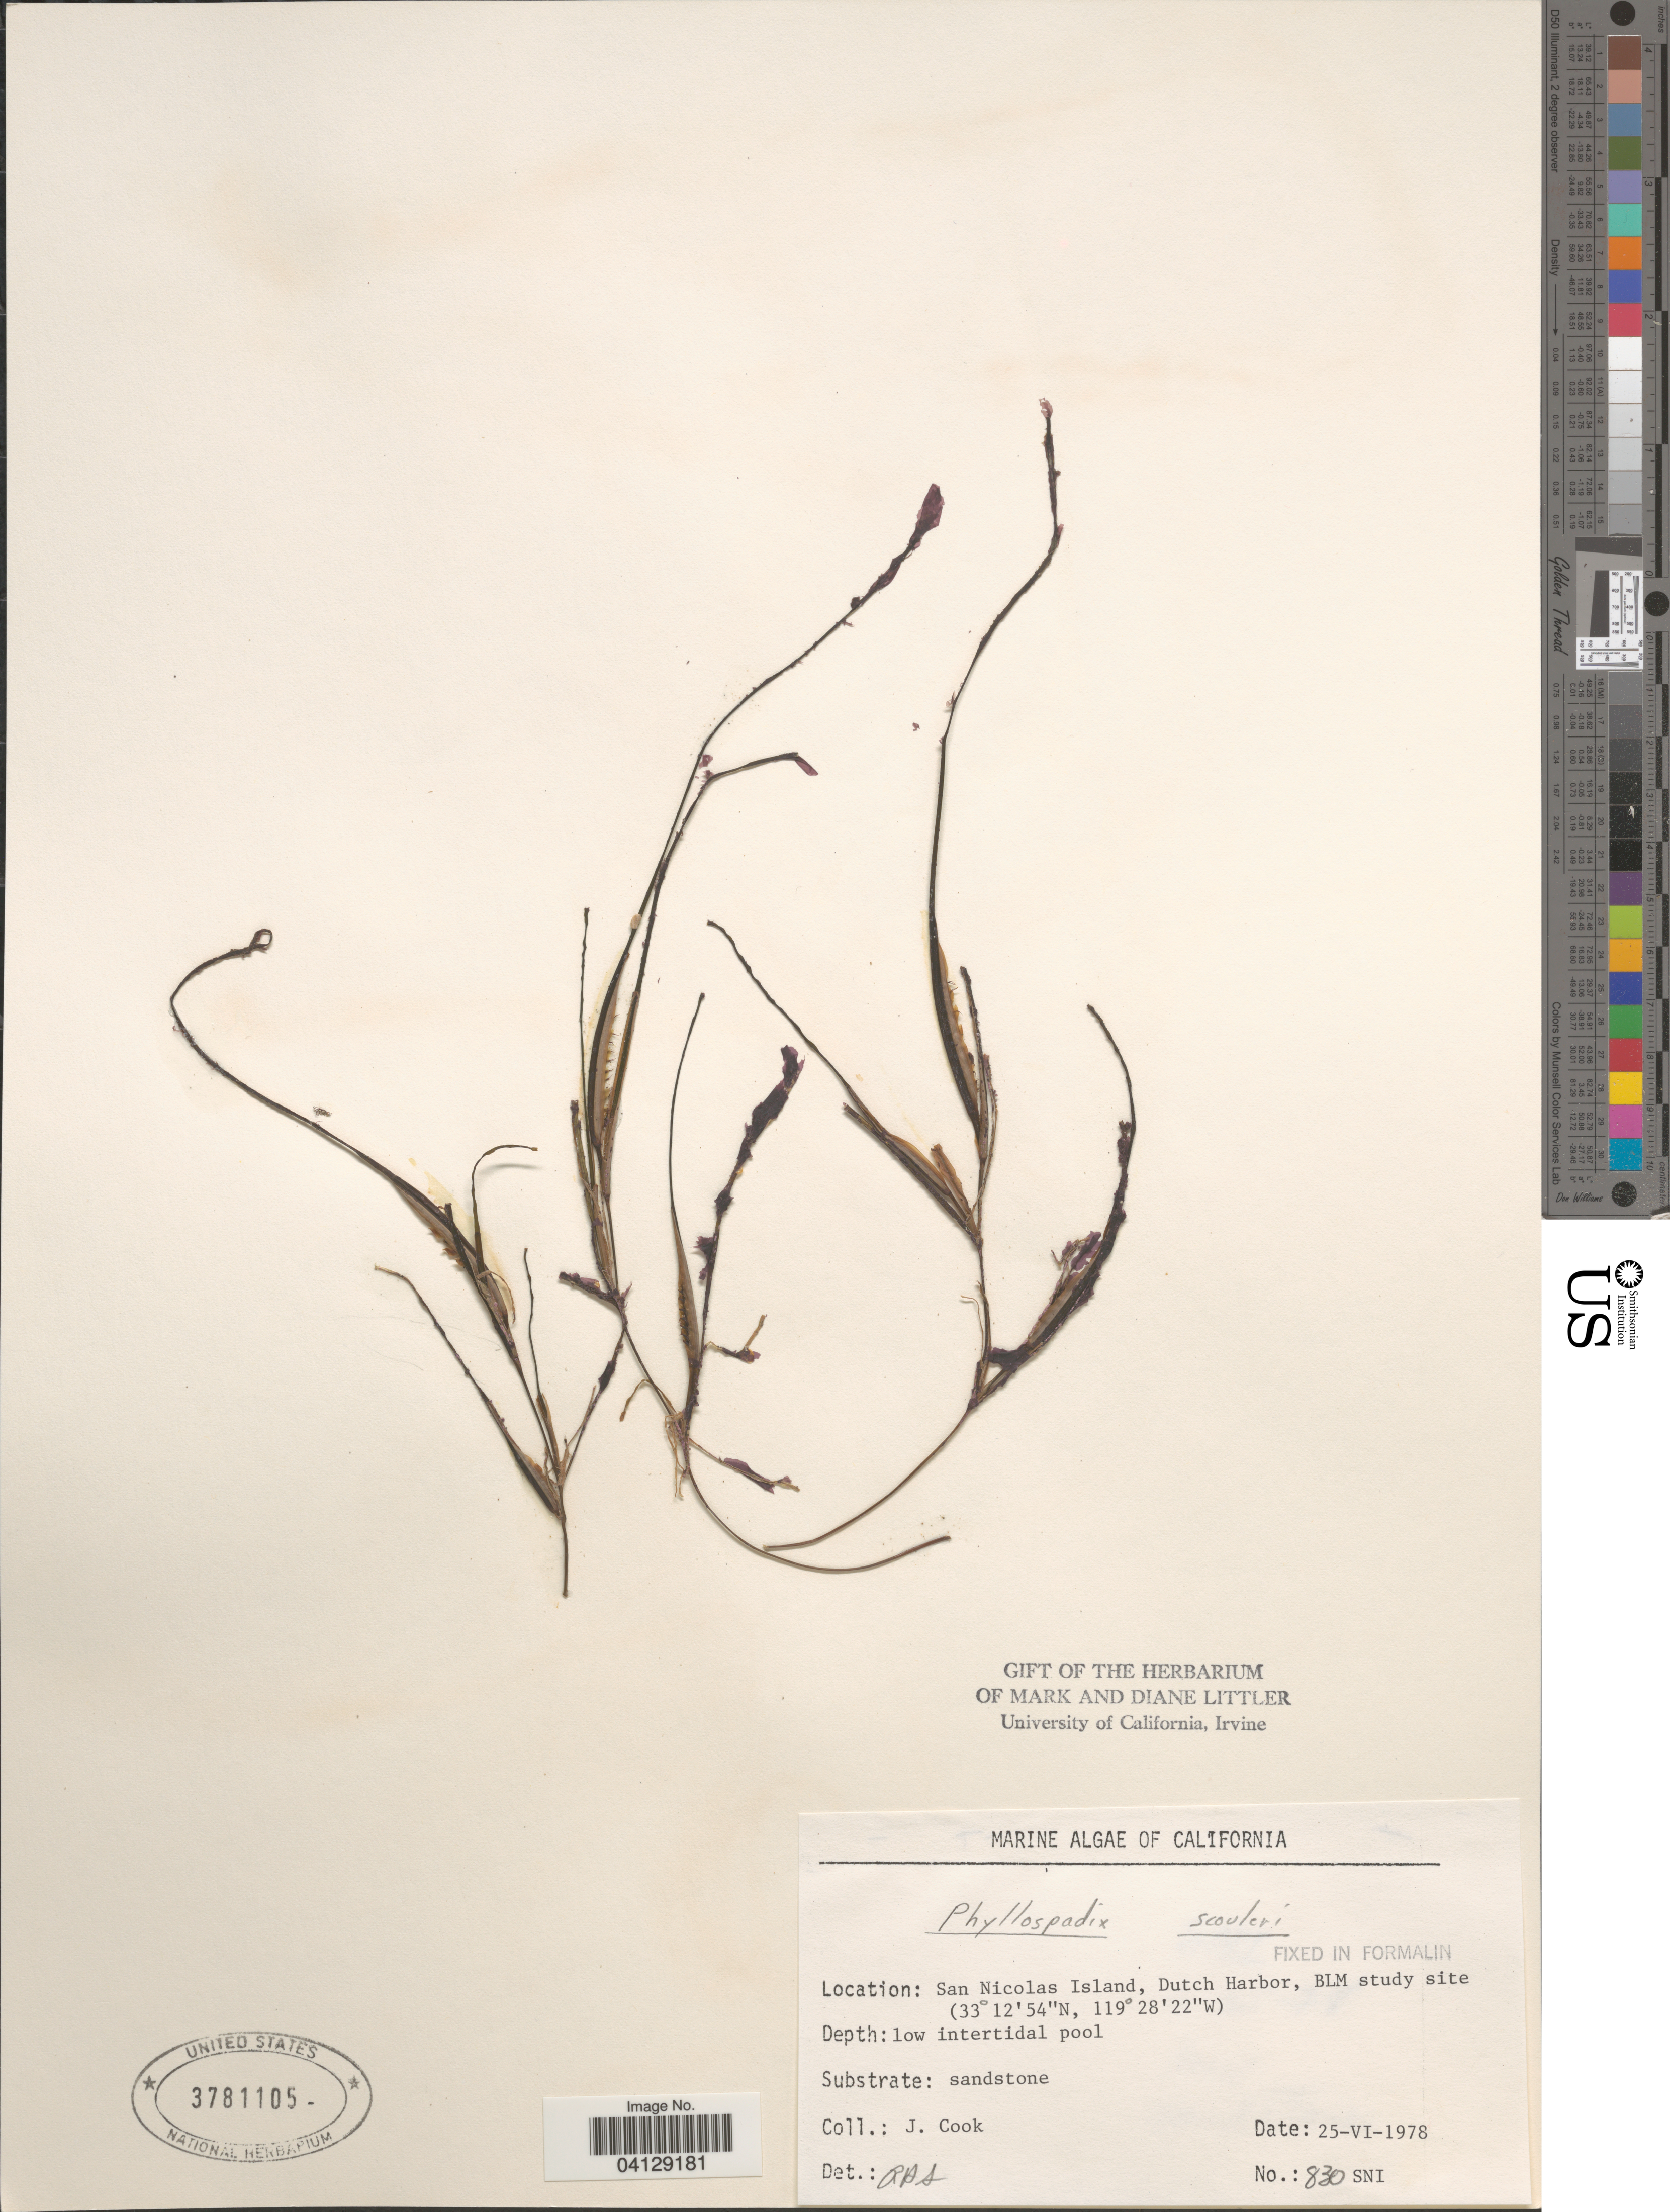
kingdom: Plantae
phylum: Tracheophyta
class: Liliopsida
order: Alismatales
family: Zosteraceae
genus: Phyllospadix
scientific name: Phyllospadix scouleri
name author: Hook.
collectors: J. Cook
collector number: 830SNI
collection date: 1978-06-25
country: United States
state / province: California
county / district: Ventura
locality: San Nicolas Island, Dutch Harbor, BLM study site.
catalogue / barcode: US 3781105